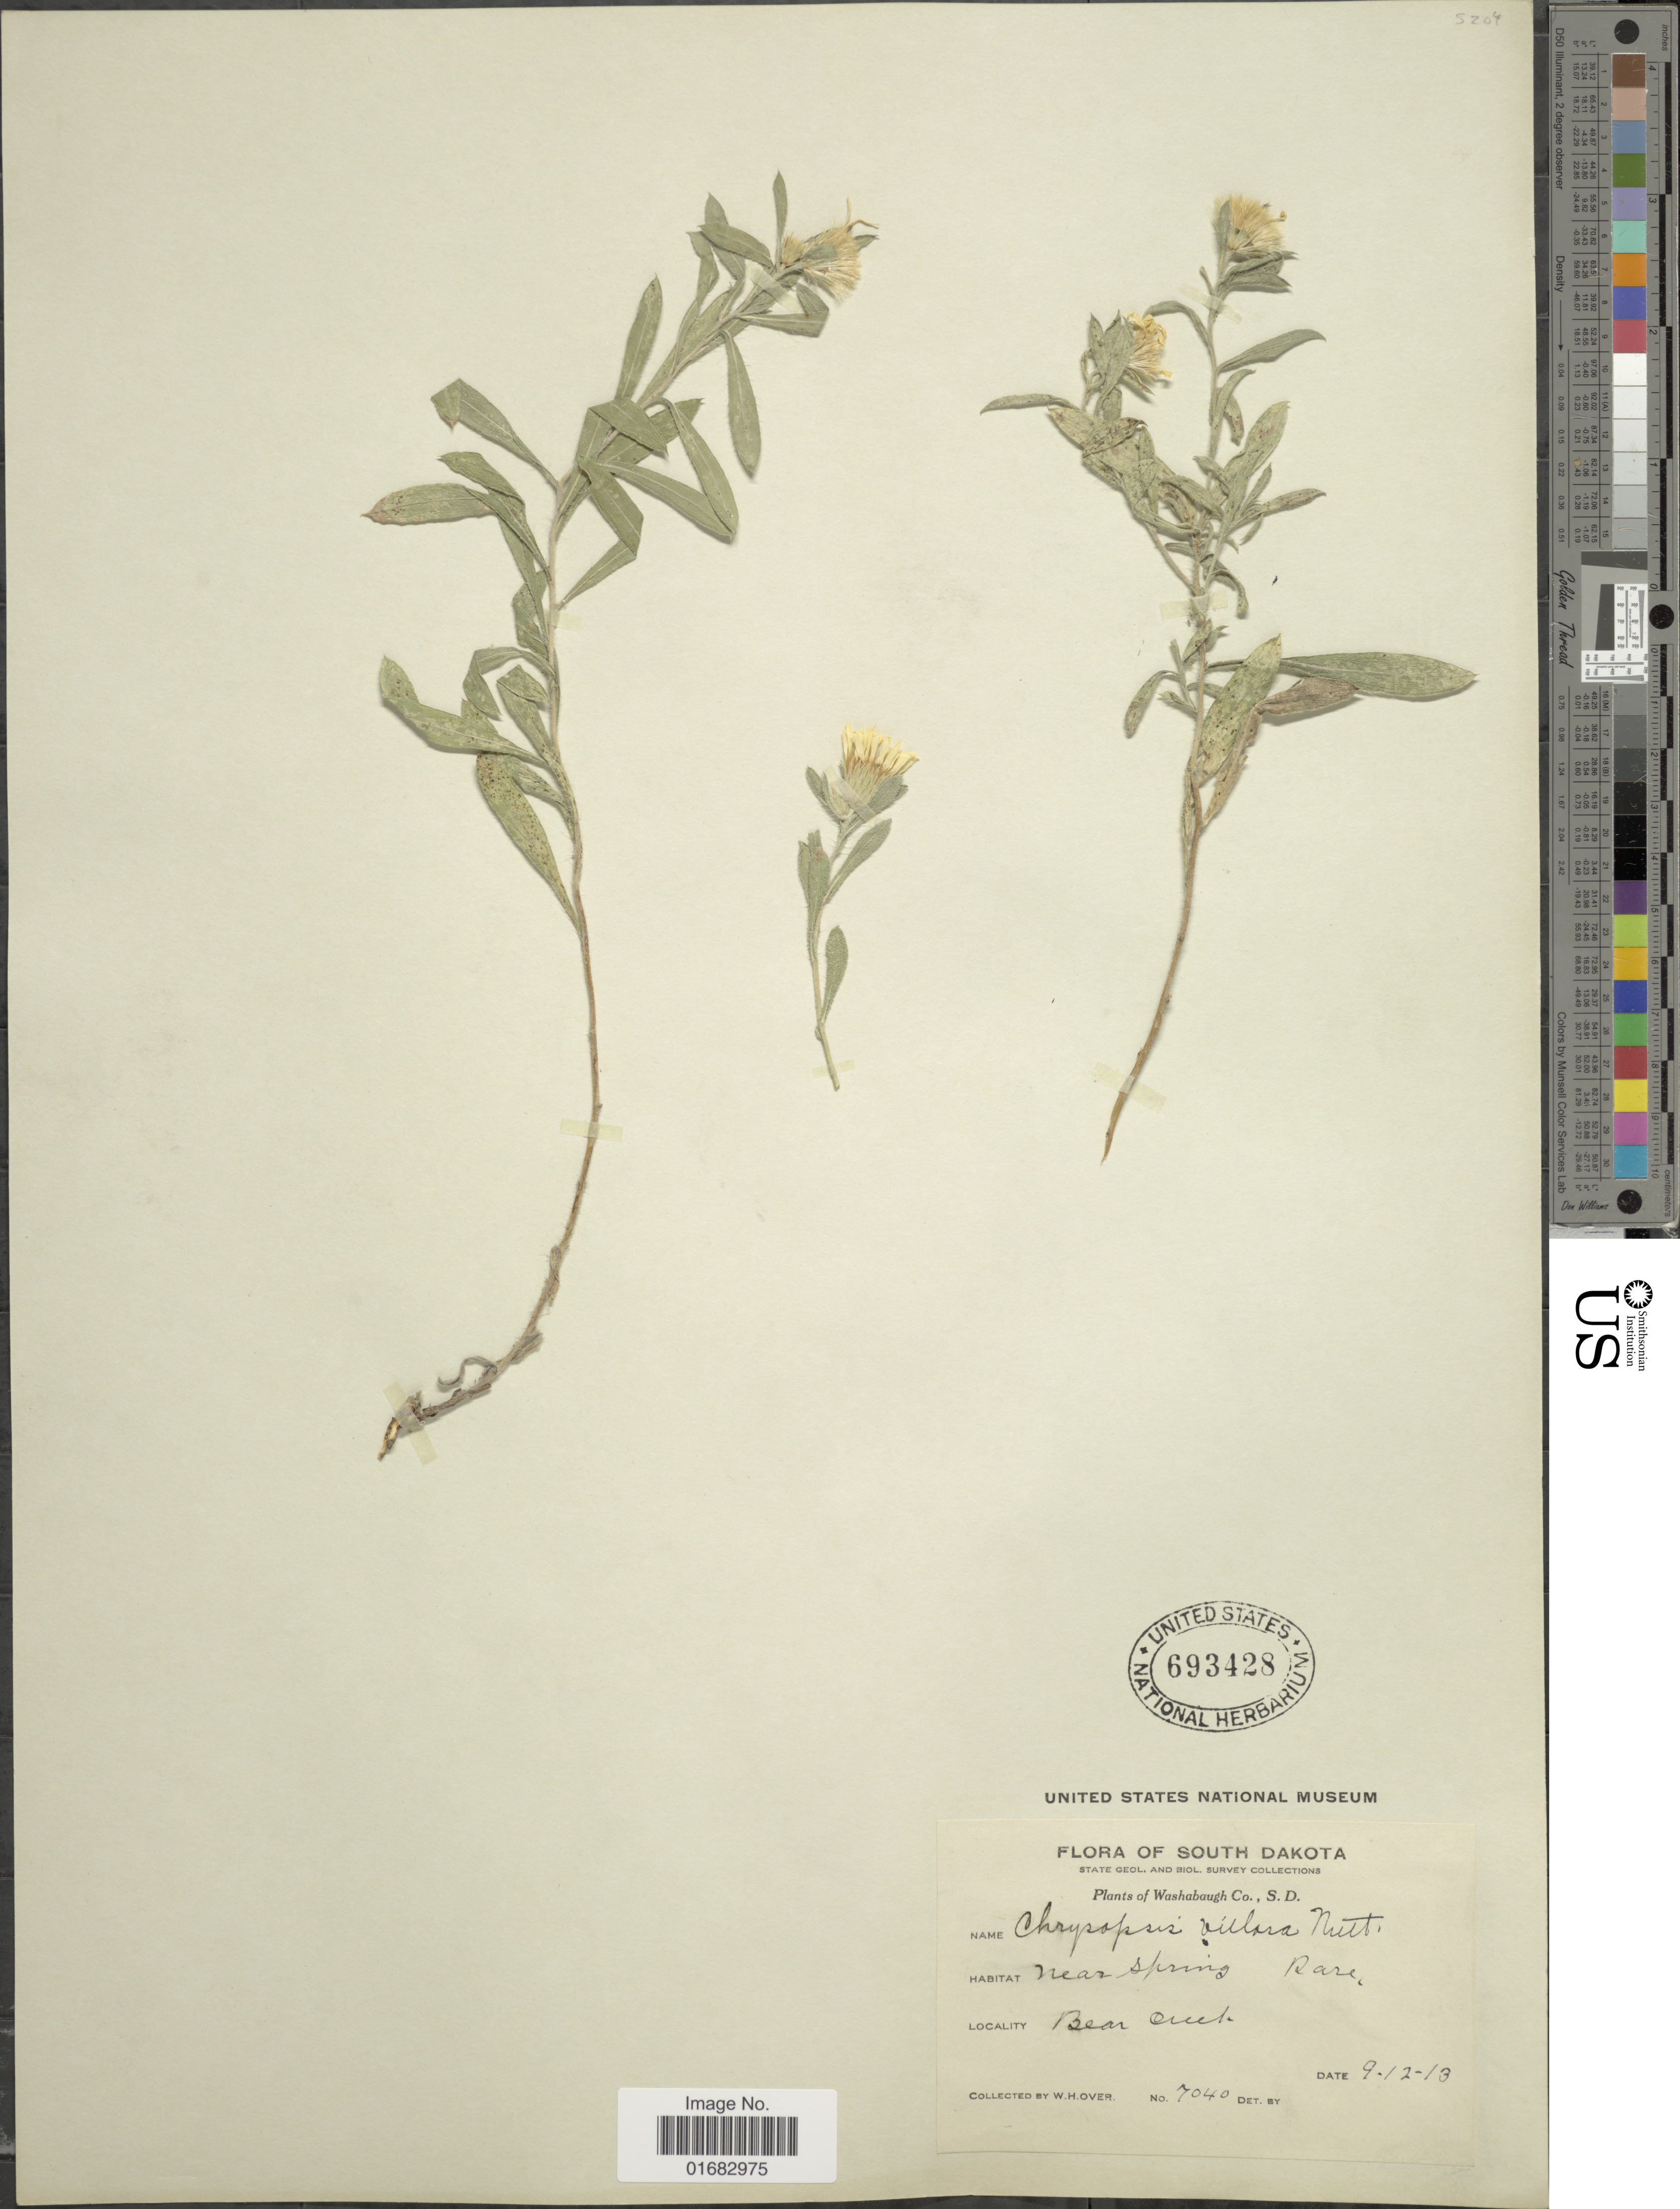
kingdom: Plantae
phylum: Tracheophyta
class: Magnoliopsida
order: Asterales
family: Asteraceae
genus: Heterotheca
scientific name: Heterotheca villosa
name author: (Pursh) Shinners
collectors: W. Over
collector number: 7040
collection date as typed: Transcribed d/m/y: 12/9/13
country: United States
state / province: South Dakota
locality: Washabough Co., near Spring, Bear Creek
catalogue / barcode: US 693428